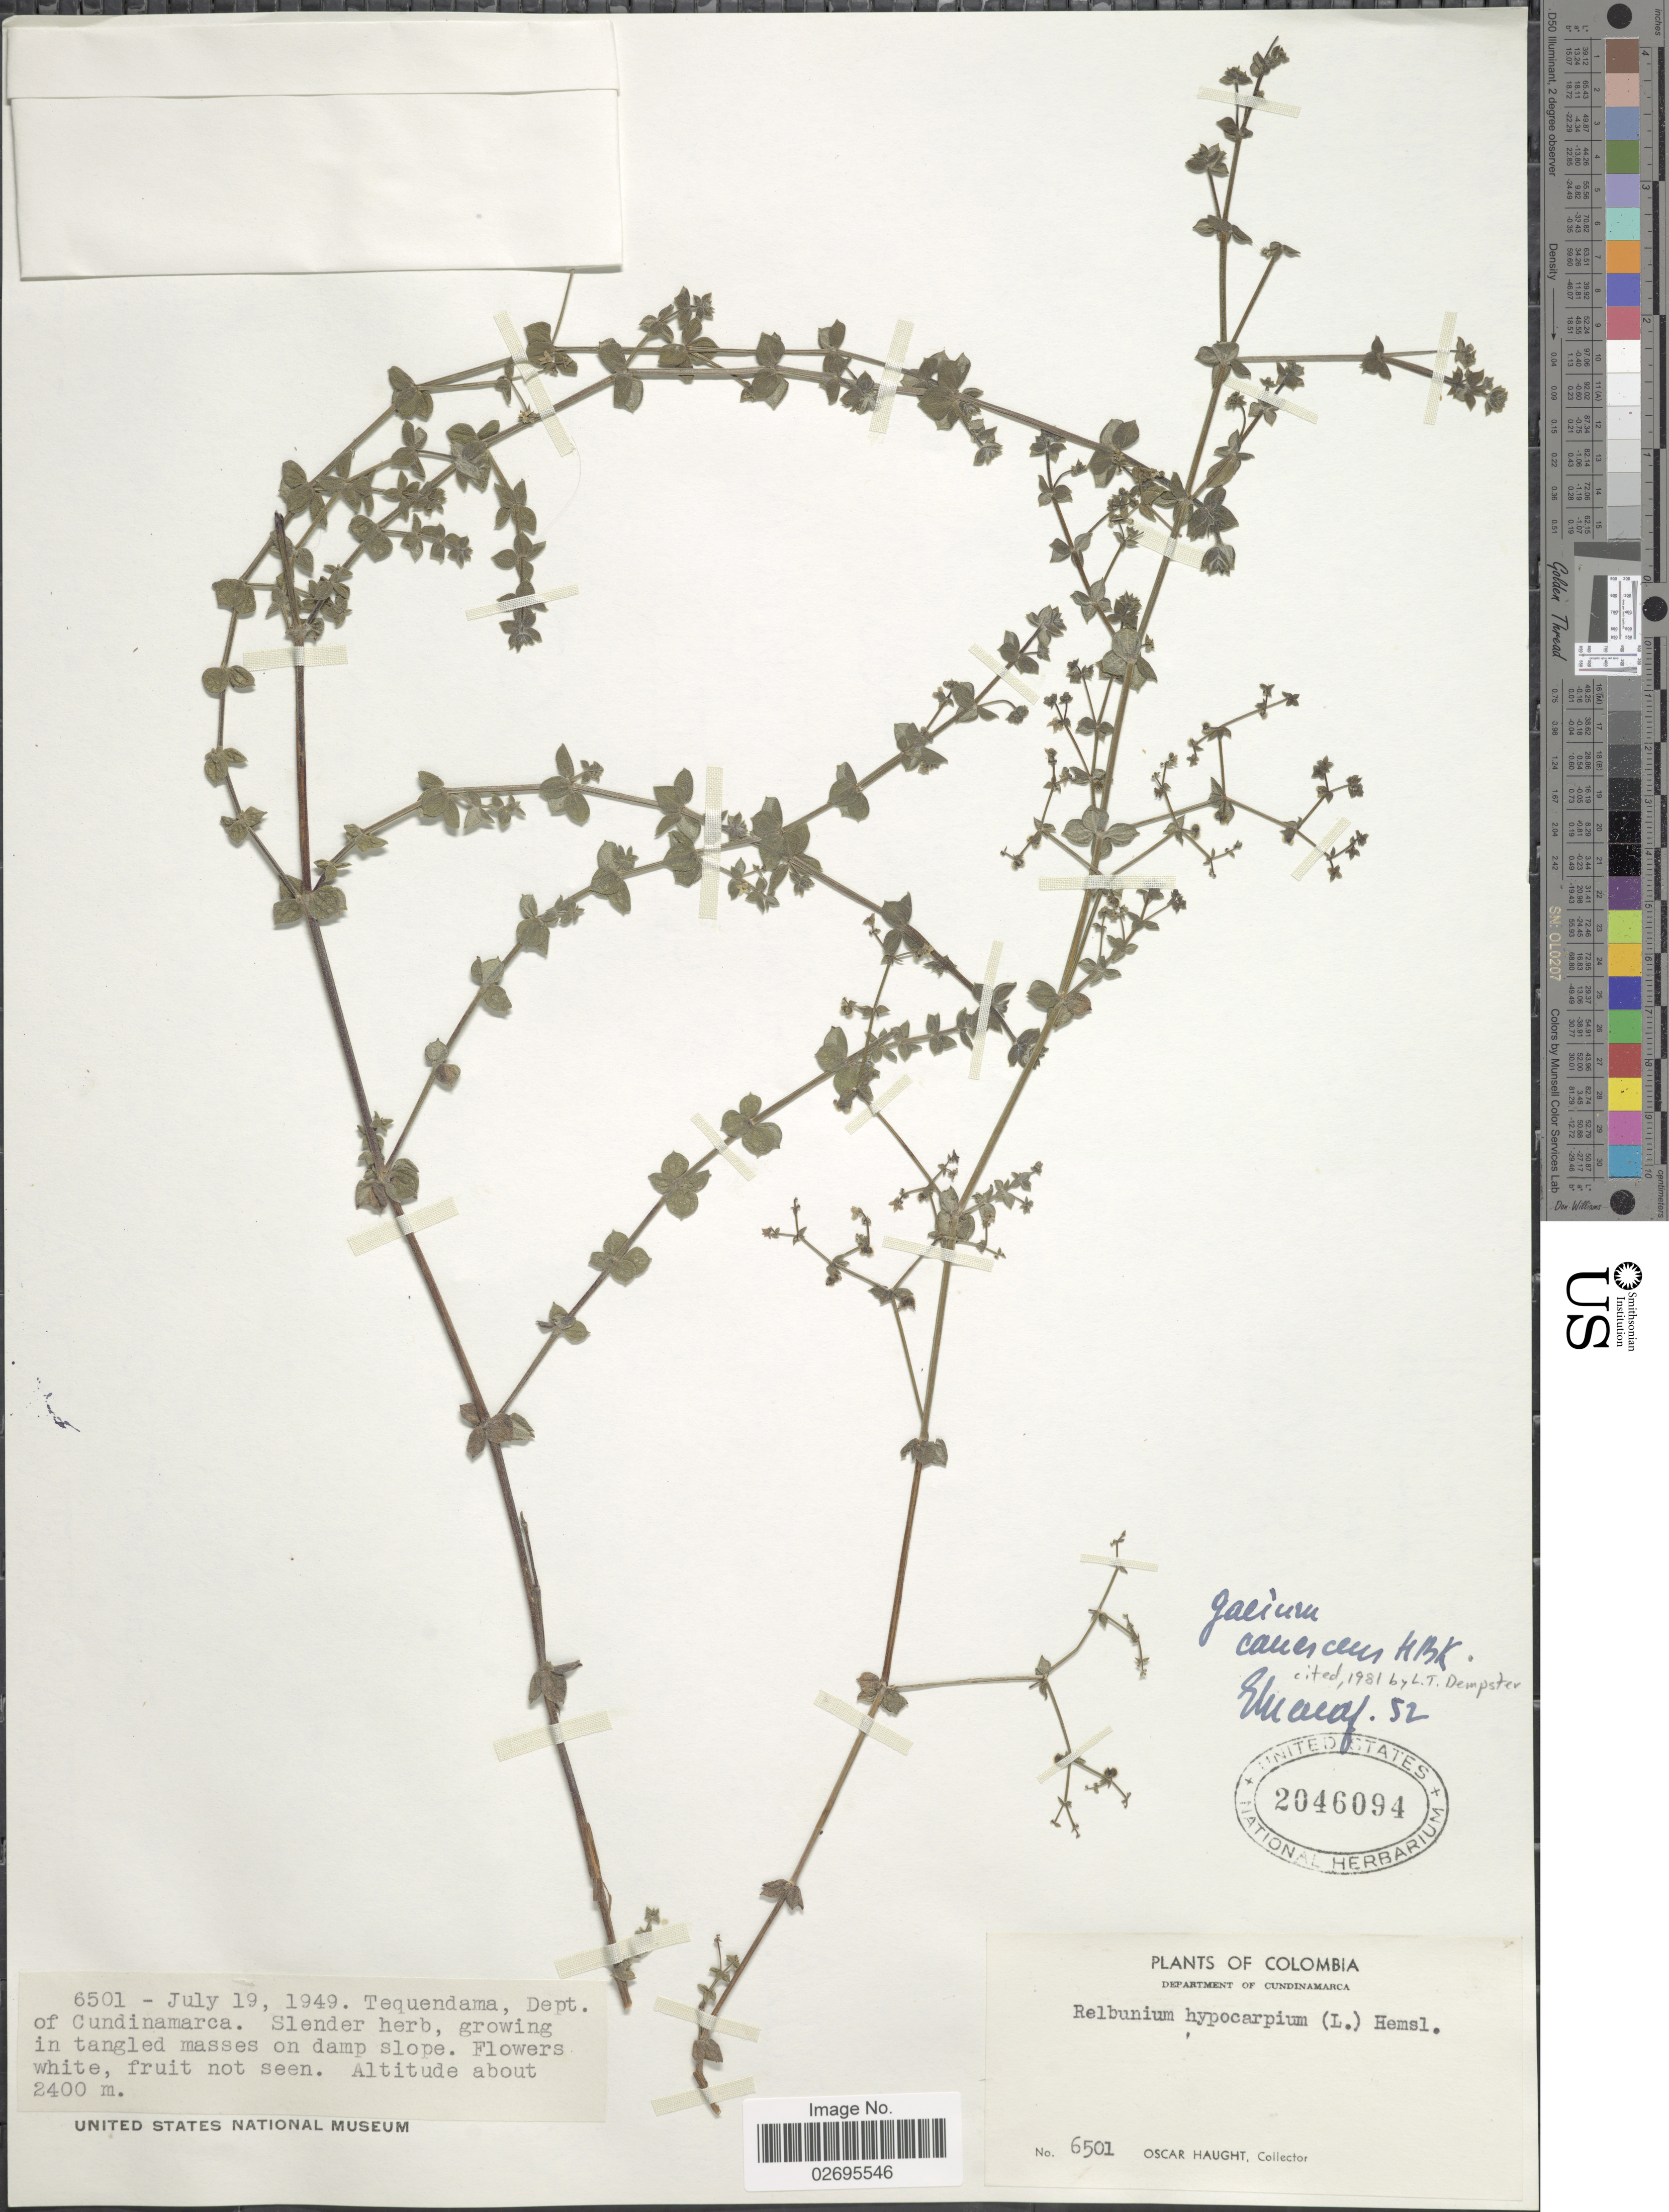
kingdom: Plantae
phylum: Tracheophyta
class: Magnoliopsida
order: Gentianales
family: Rubiaceae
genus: Galium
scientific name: Galium canescens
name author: Kunth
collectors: O. Haught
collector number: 6501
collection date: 1949-07-19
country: Colombia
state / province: Cundinamarca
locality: Department of Cundinamarca, Tequendam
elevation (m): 2400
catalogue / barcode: US 2046094